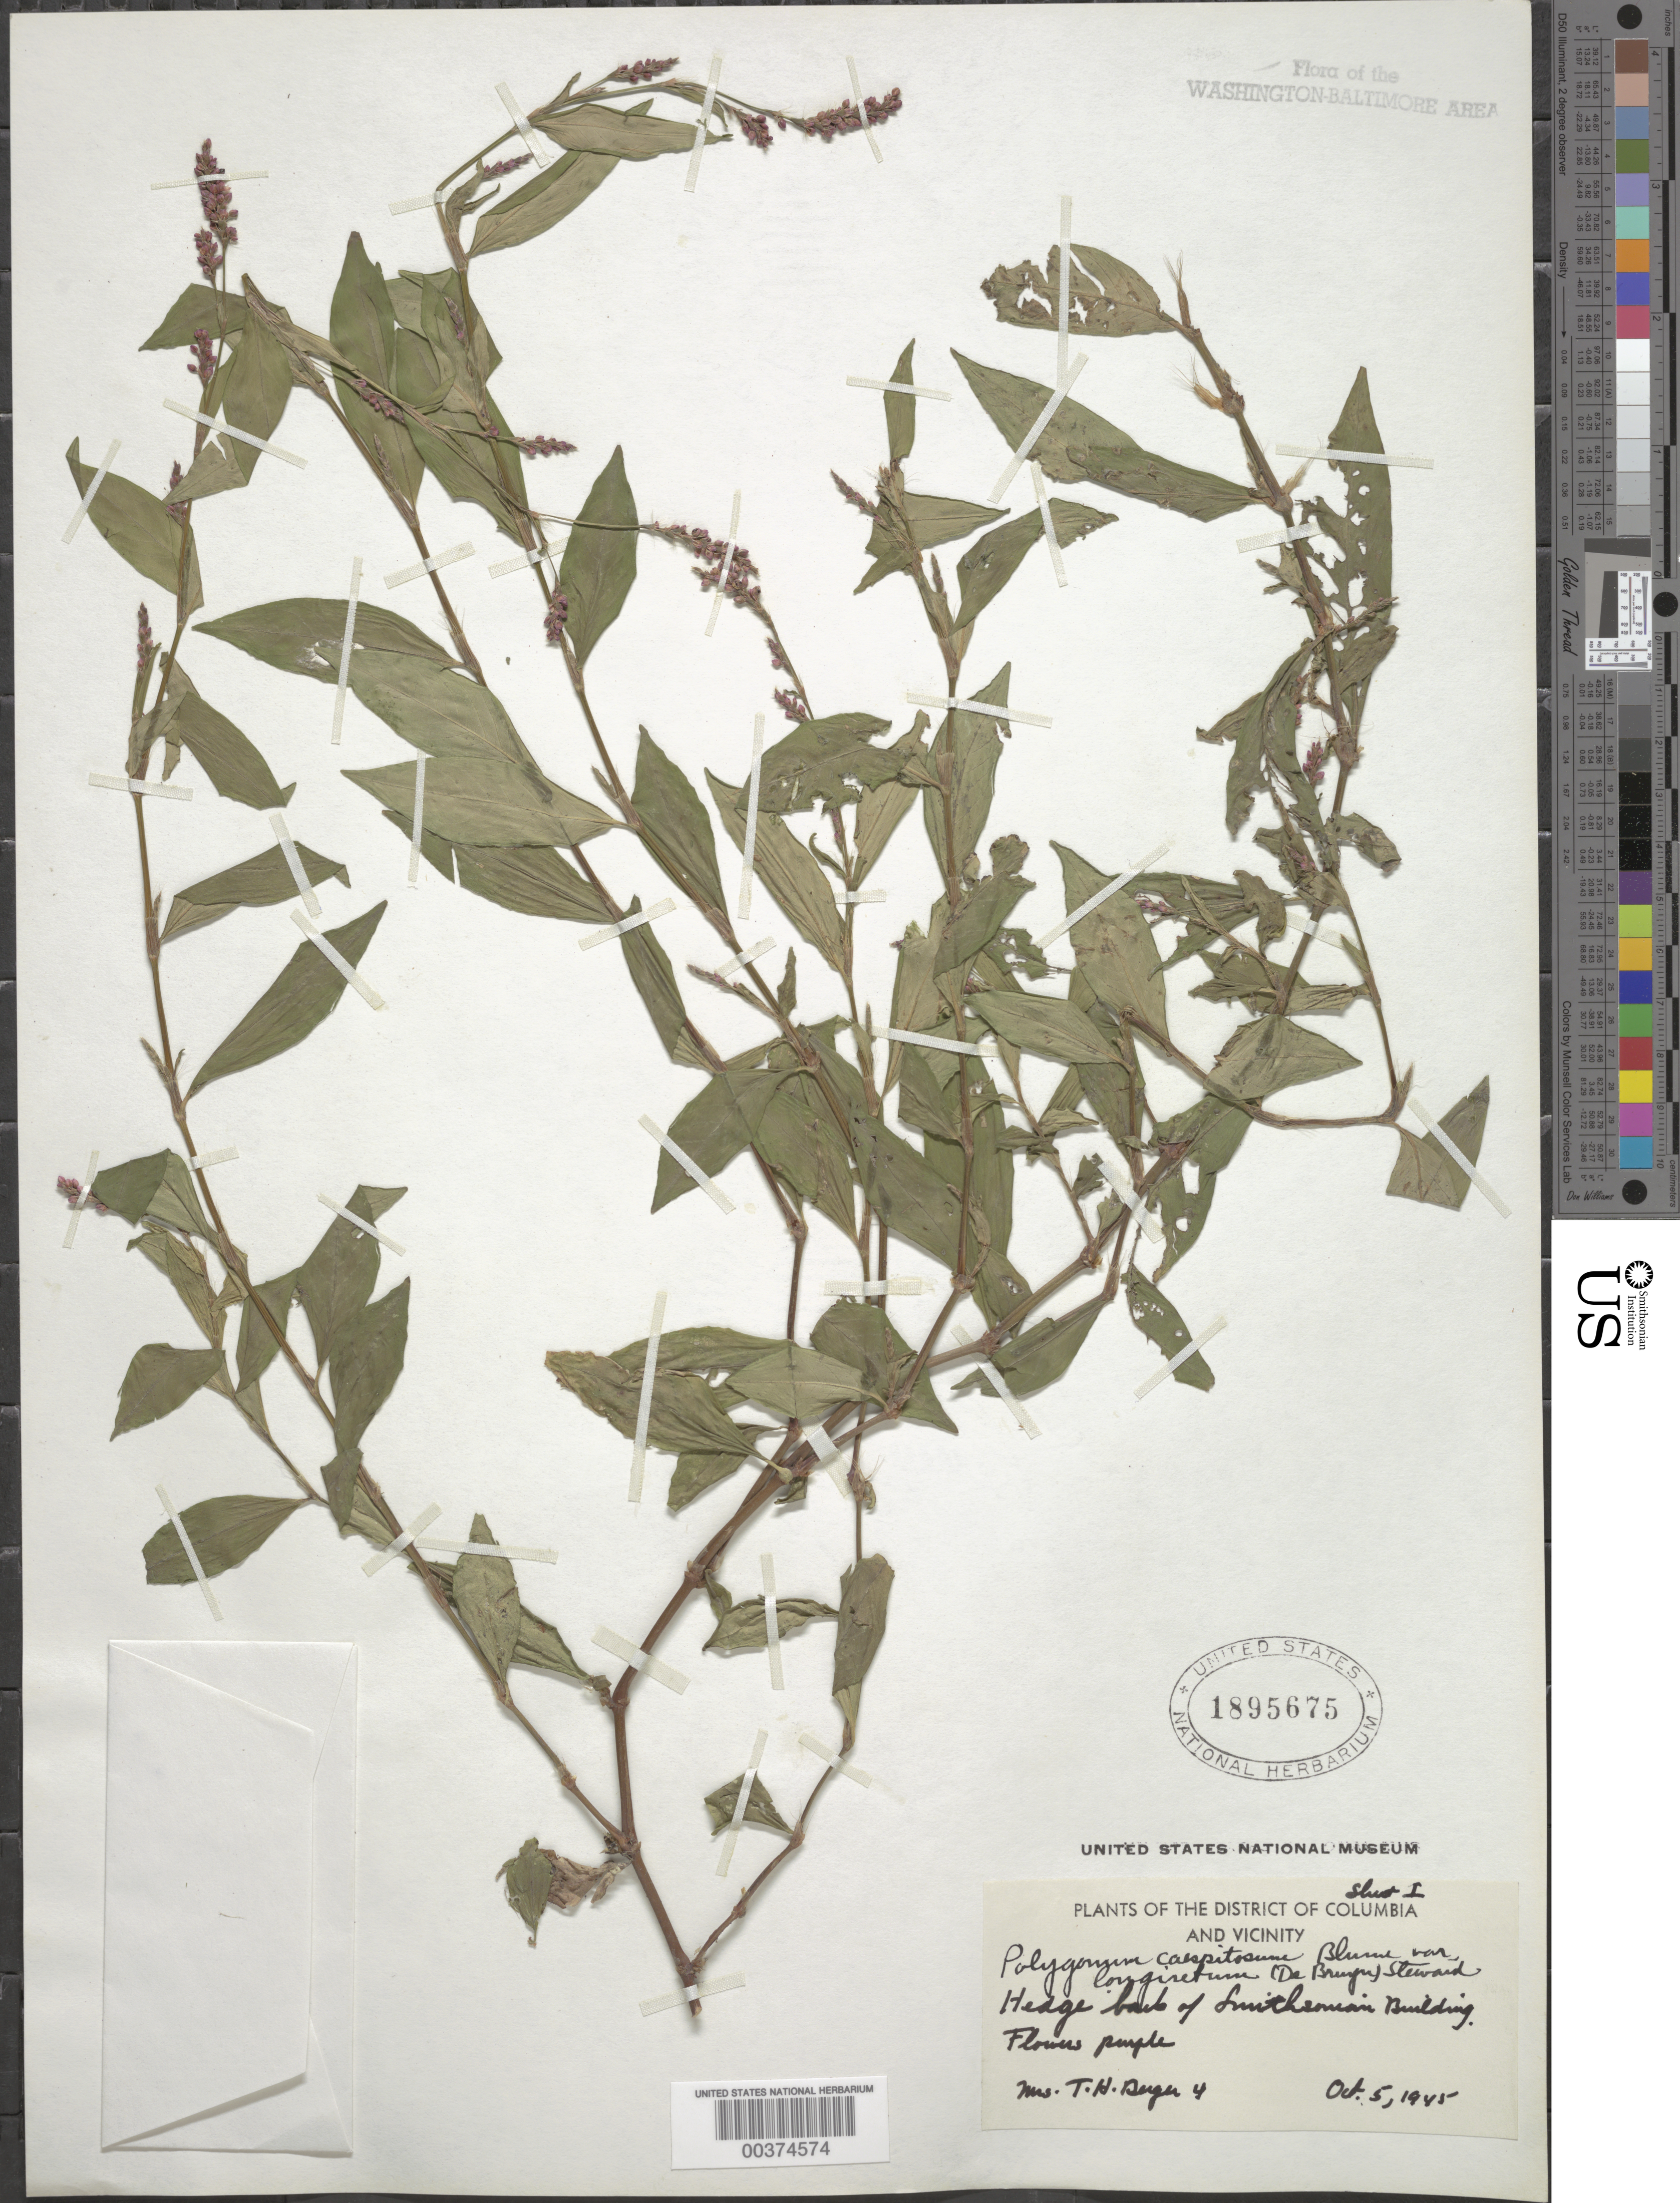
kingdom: Plantae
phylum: Tracheophyta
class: Magnoliopsida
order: Caryophyllales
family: Polygonaceae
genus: Persicaria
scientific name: Persicaria longiseta (Bruijn) Kitag.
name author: (Bruijn &) Kitag.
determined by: Atha, D. E.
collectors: T. Berger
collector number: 4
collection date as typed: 05 Oct 1945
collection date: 1945-10-05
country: United States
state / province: District of Columbia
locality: Smithsonian Building grounds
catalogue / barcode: US 1895675